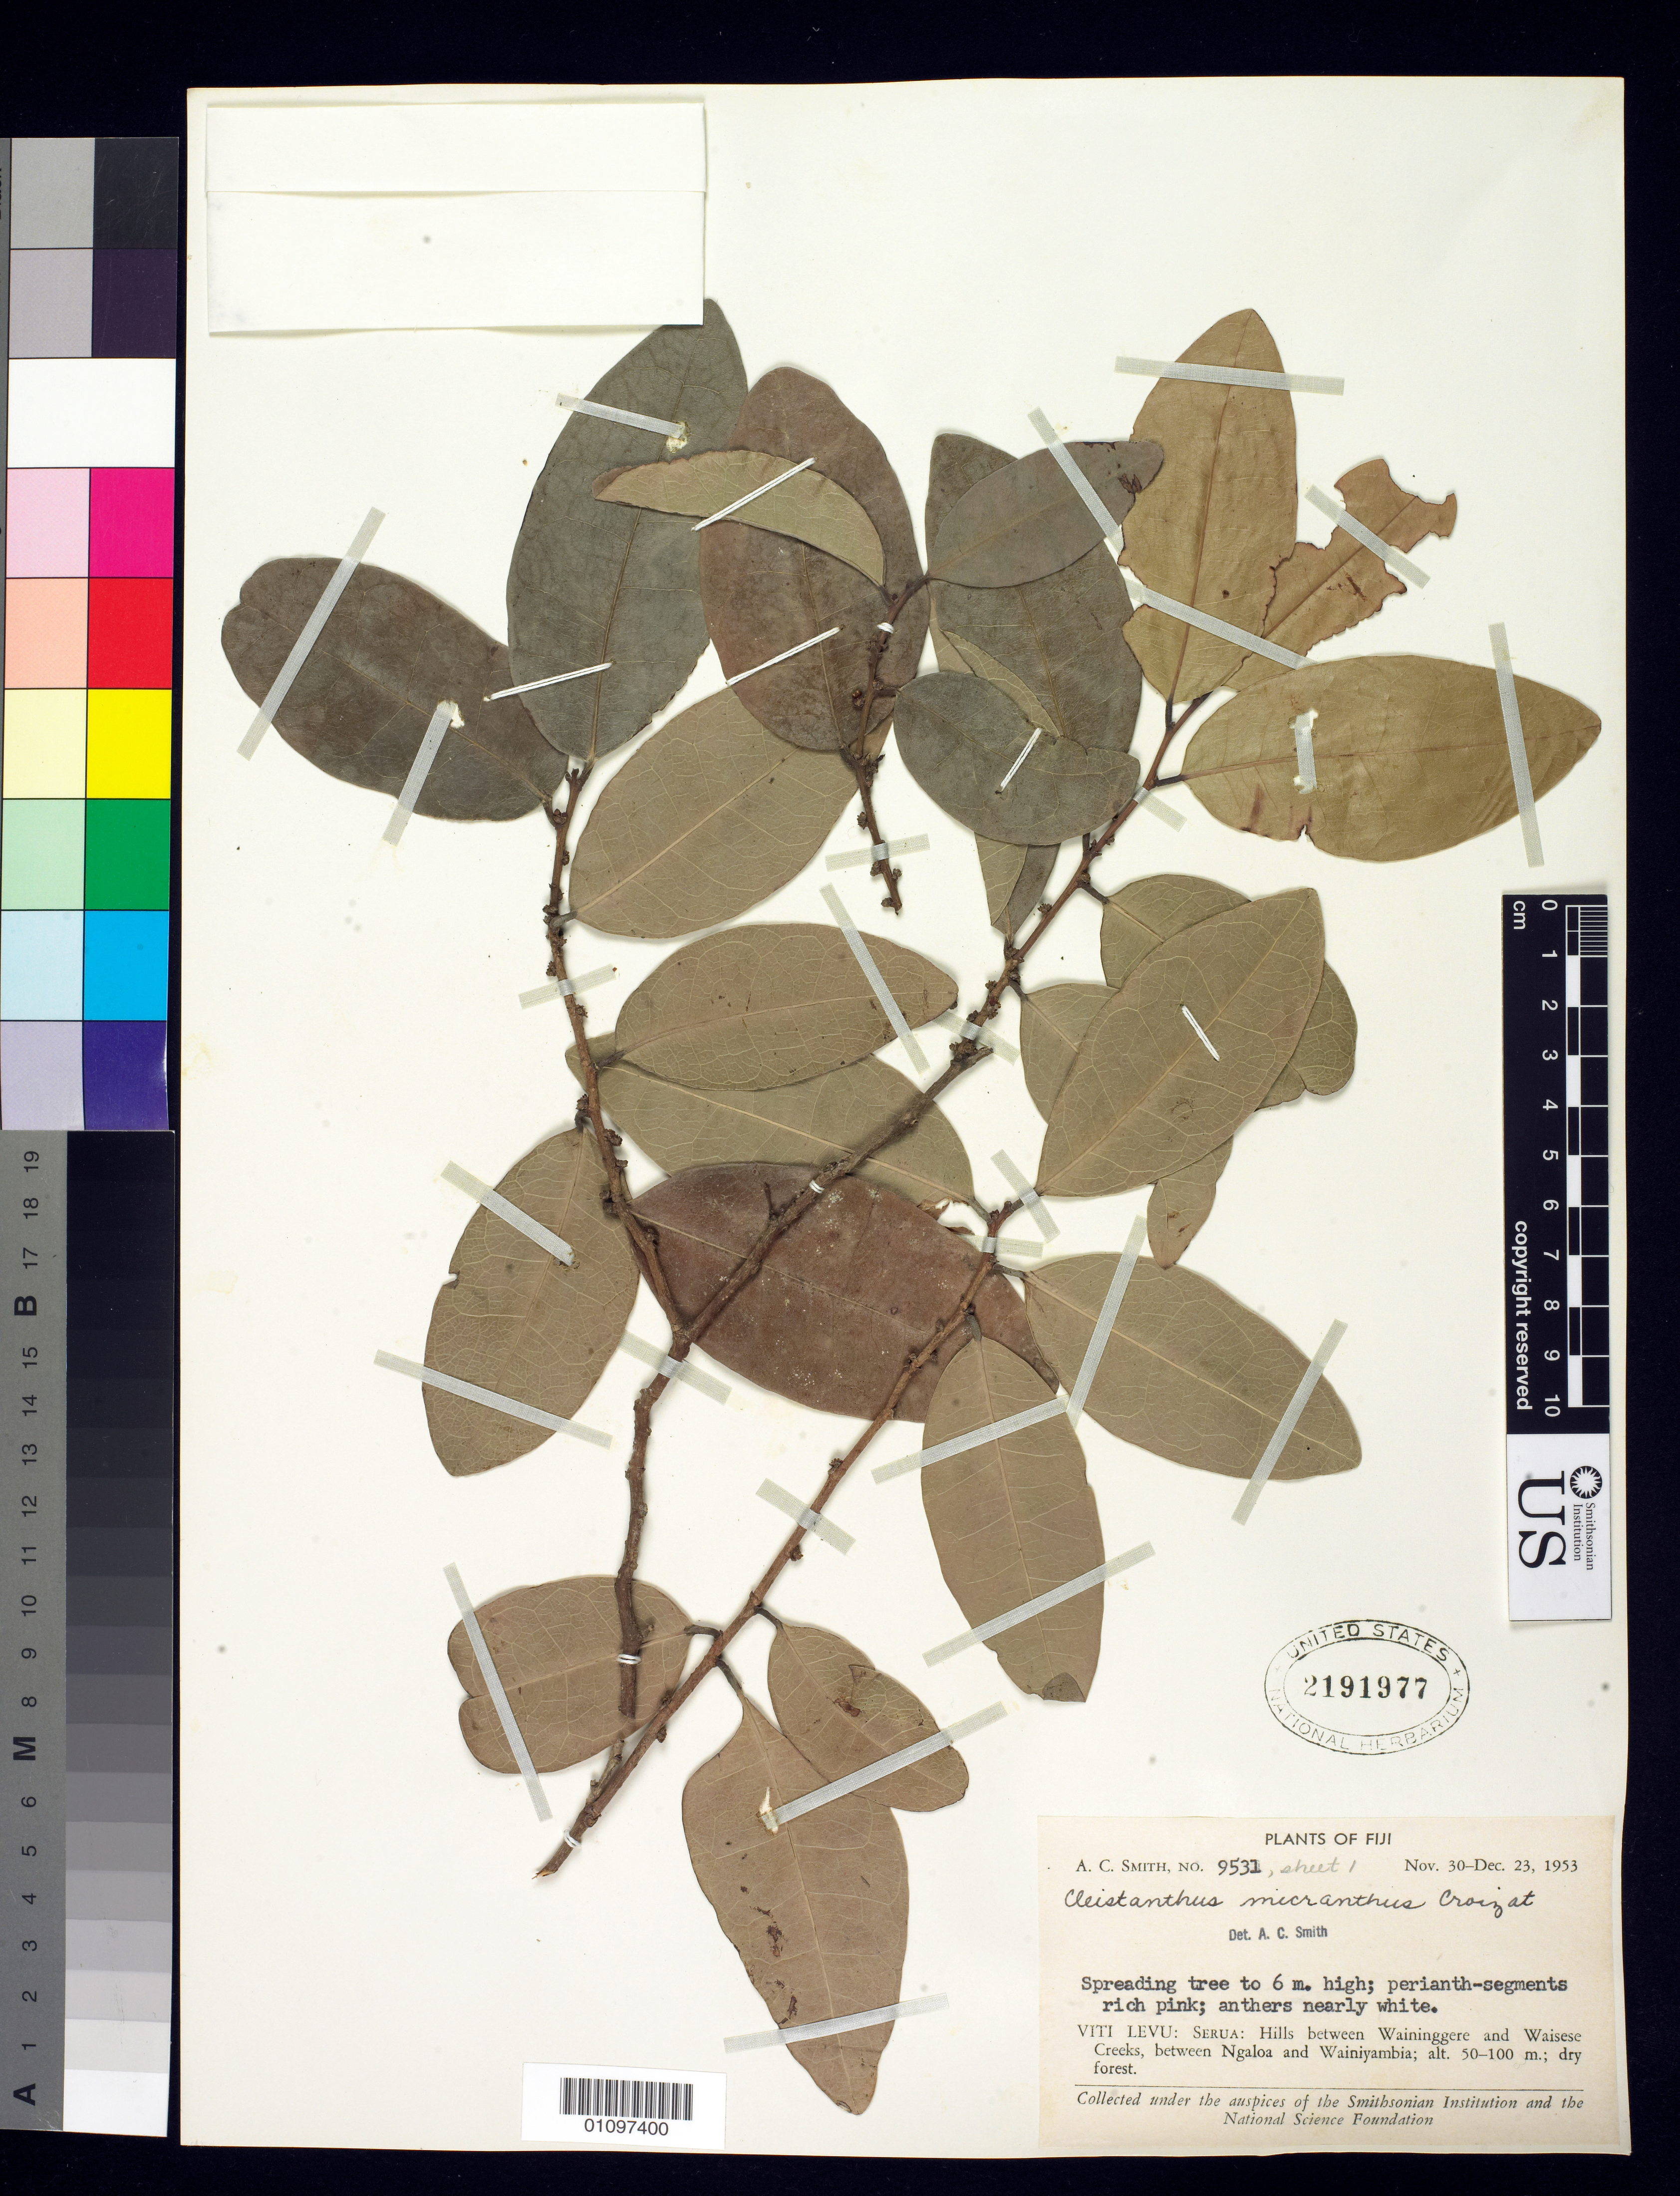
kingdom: Plantae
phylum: Tracheophyta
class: Magnoliopsida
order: Malpighiales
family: Phyllanthaceae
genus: Cleistanthus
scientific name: Cleistanthus micranthus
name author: Croizat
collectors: A. C. Smith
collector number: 9531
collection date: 1953-11-30/1953-12-23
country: Fiji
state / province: Serua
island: Viti Levu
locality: Hills between Waininggere and Waiese Creeks, between Ngaloa and Wainiyambia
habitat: Dry forest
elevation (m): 50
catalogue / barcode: US 2191977